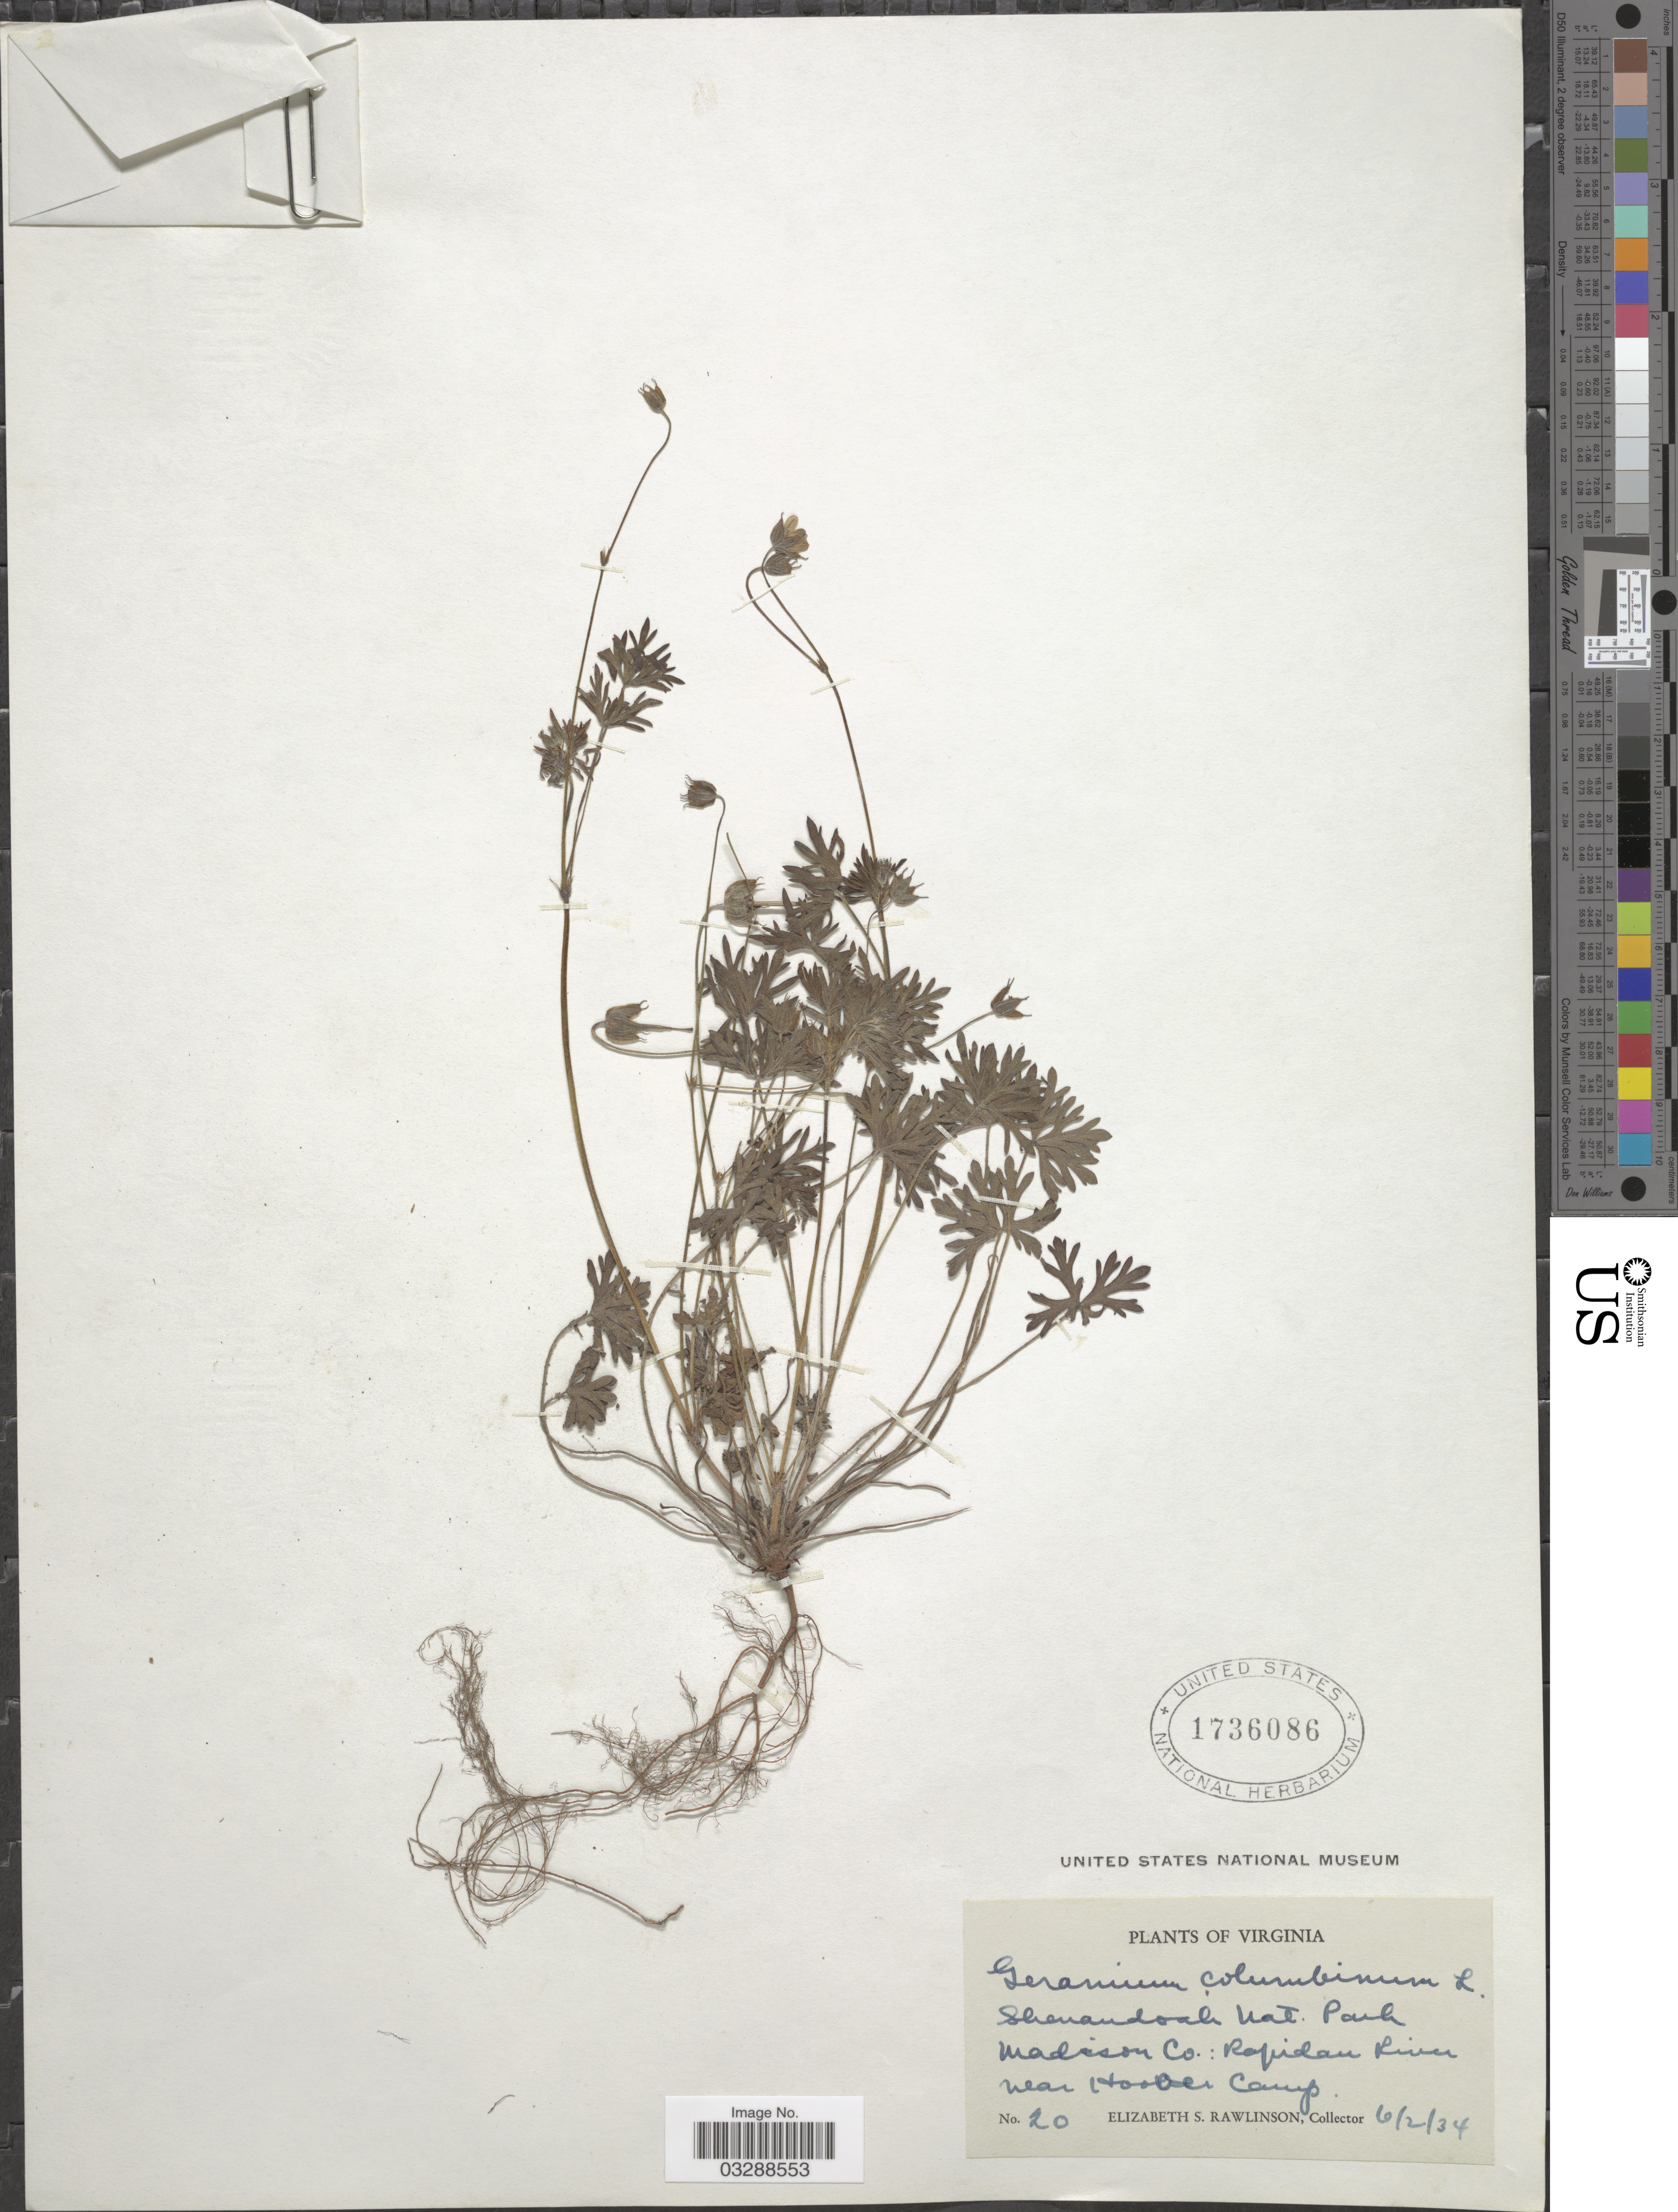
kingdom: Plantae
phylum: Tracheophyta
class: Magnoliopsida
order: Geraniales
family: Geraniaceae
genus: Geranium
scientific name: Geranium columbinum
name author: L.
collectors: E. S. Rawlinson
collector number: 20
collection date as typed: Transcribed d/m/y: 2/6/34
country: United States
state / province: Virginia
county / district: Madison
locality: Shenandoah Nat. Park, Madison Co.: Rapidan River near Hoover Camp.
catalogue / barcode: US 1736086